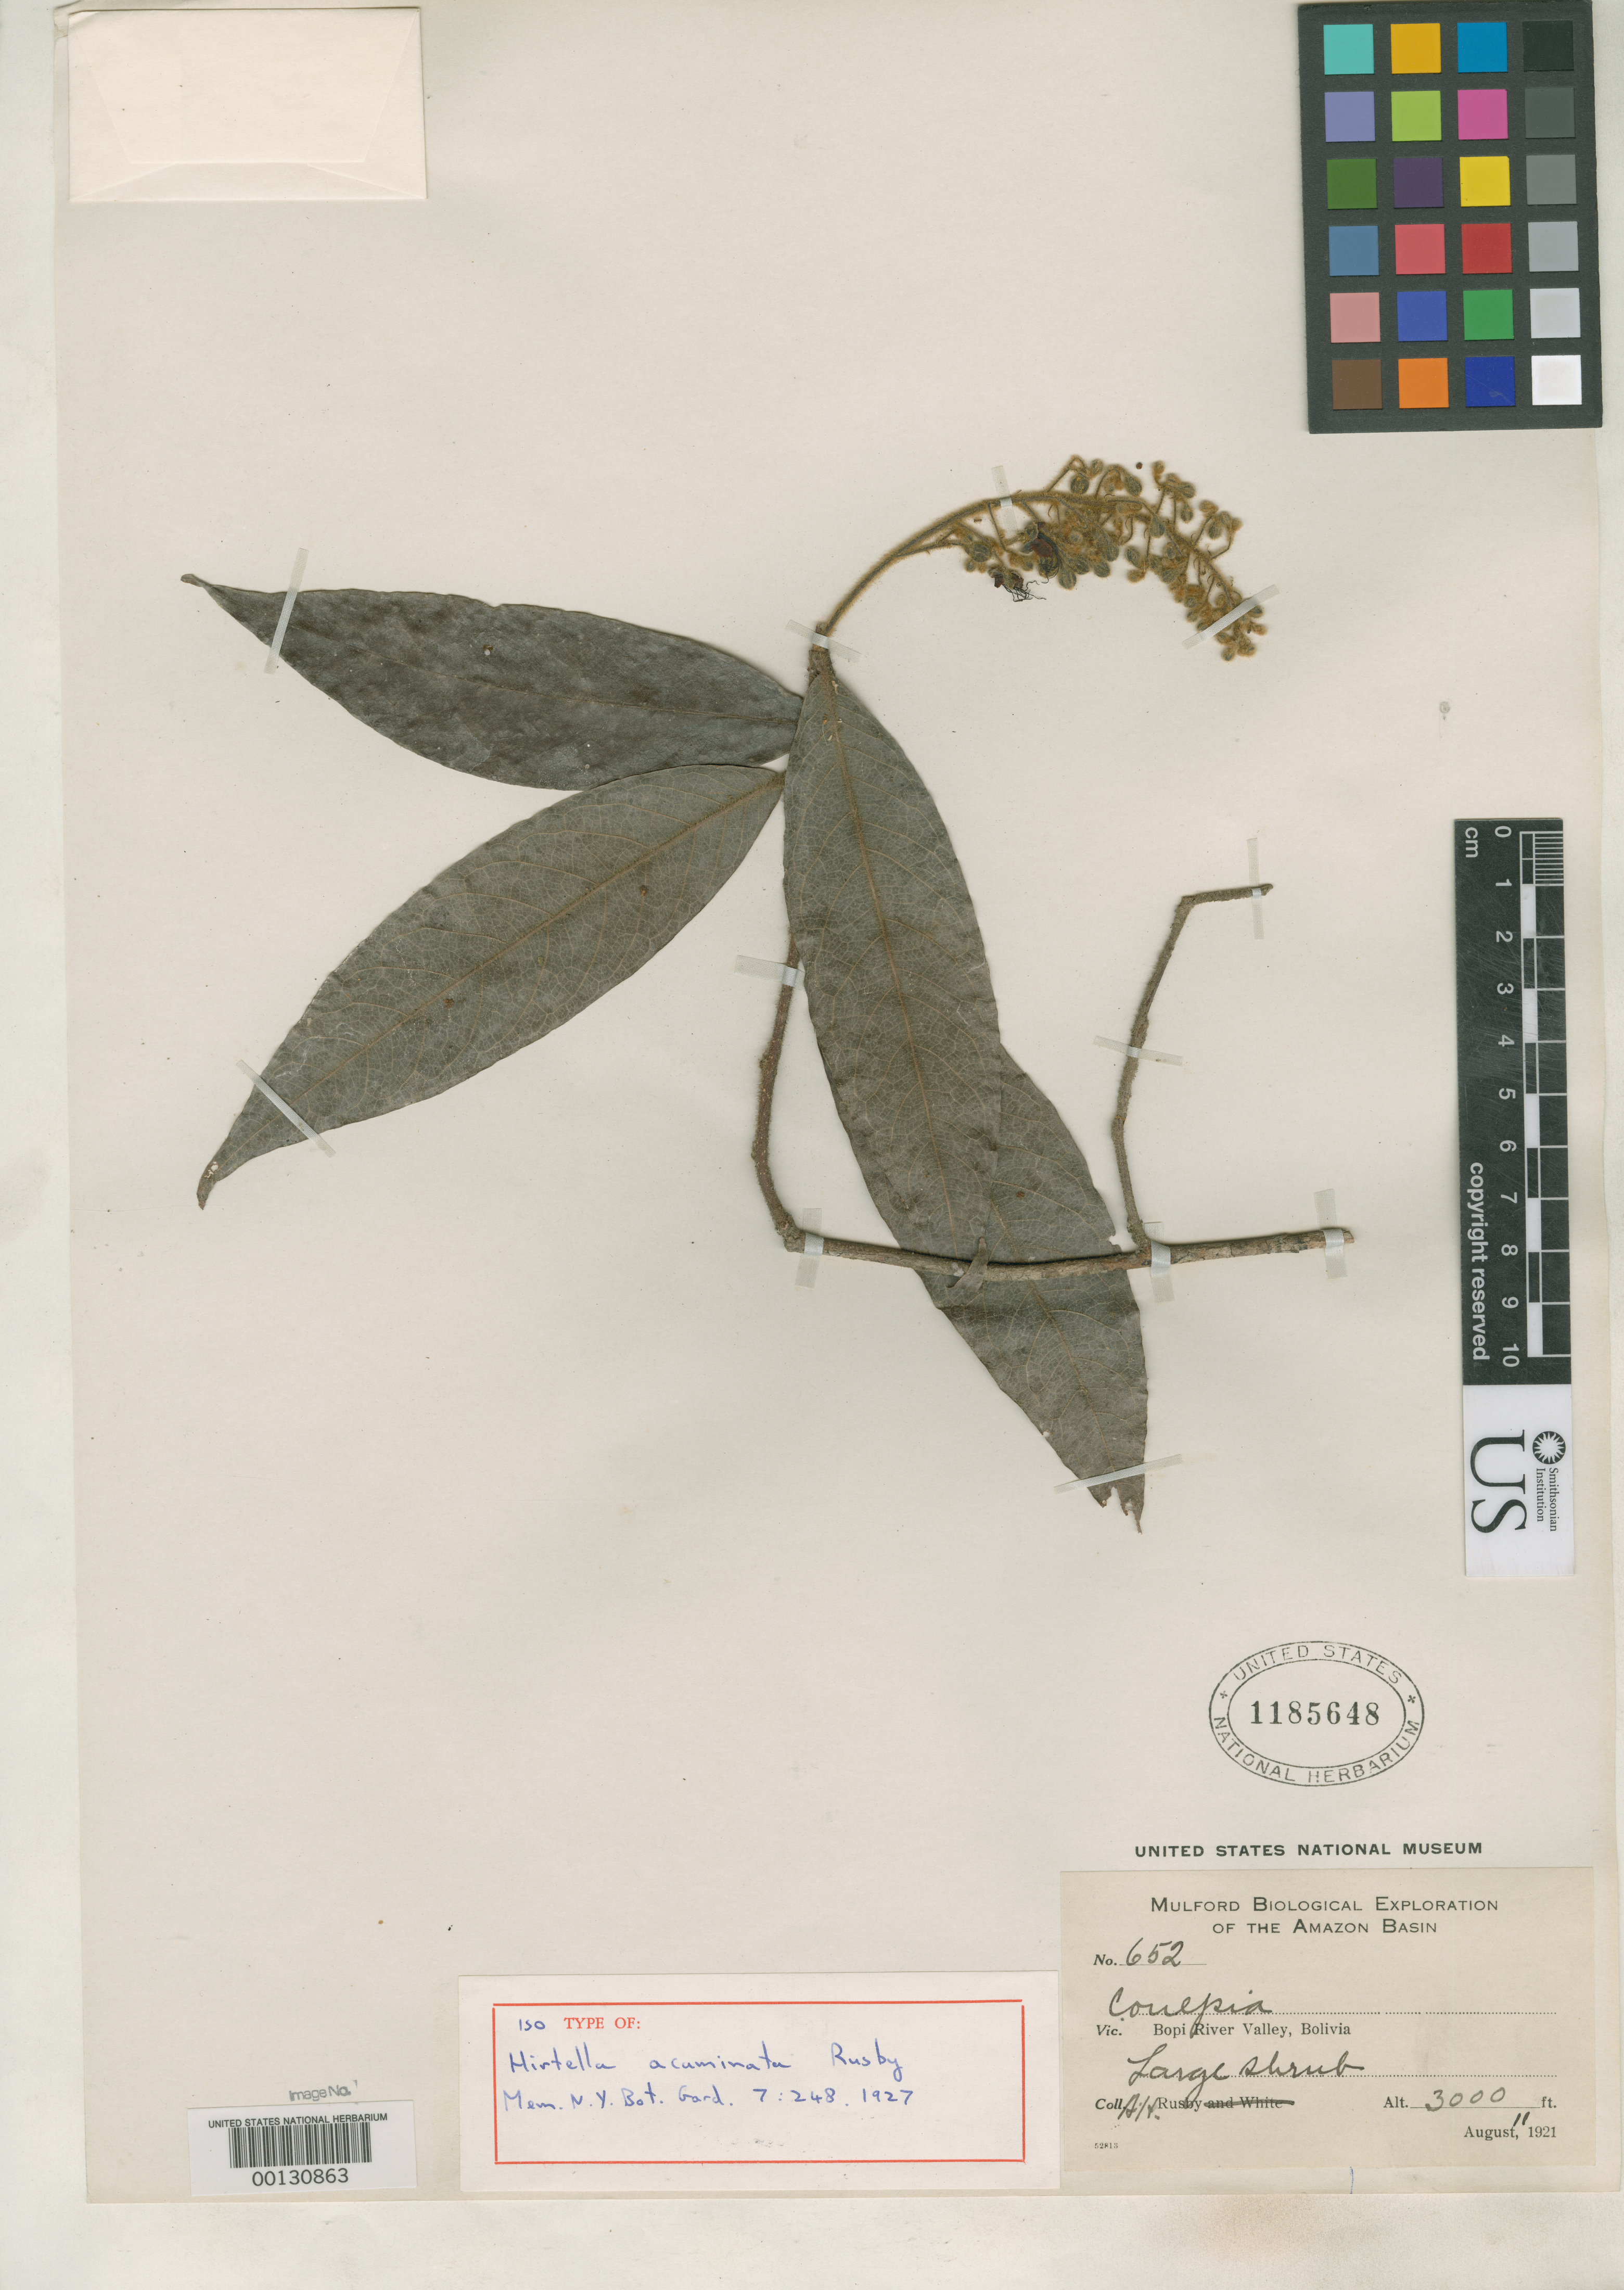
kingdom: Plantae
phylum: Tracheophyta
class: Magnoliopsida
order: Malpighiales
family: Chrysobalanaceae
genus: Hirtella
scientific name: Hirtella acuminata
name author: Rusby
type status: Isotype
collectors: H. H. Rusby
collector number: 652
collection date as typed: August 11, 1921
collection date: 1921-08-11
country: Bolivia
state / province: La Paz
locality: Bopi River Valley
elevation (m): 914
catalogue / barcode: US 1185648